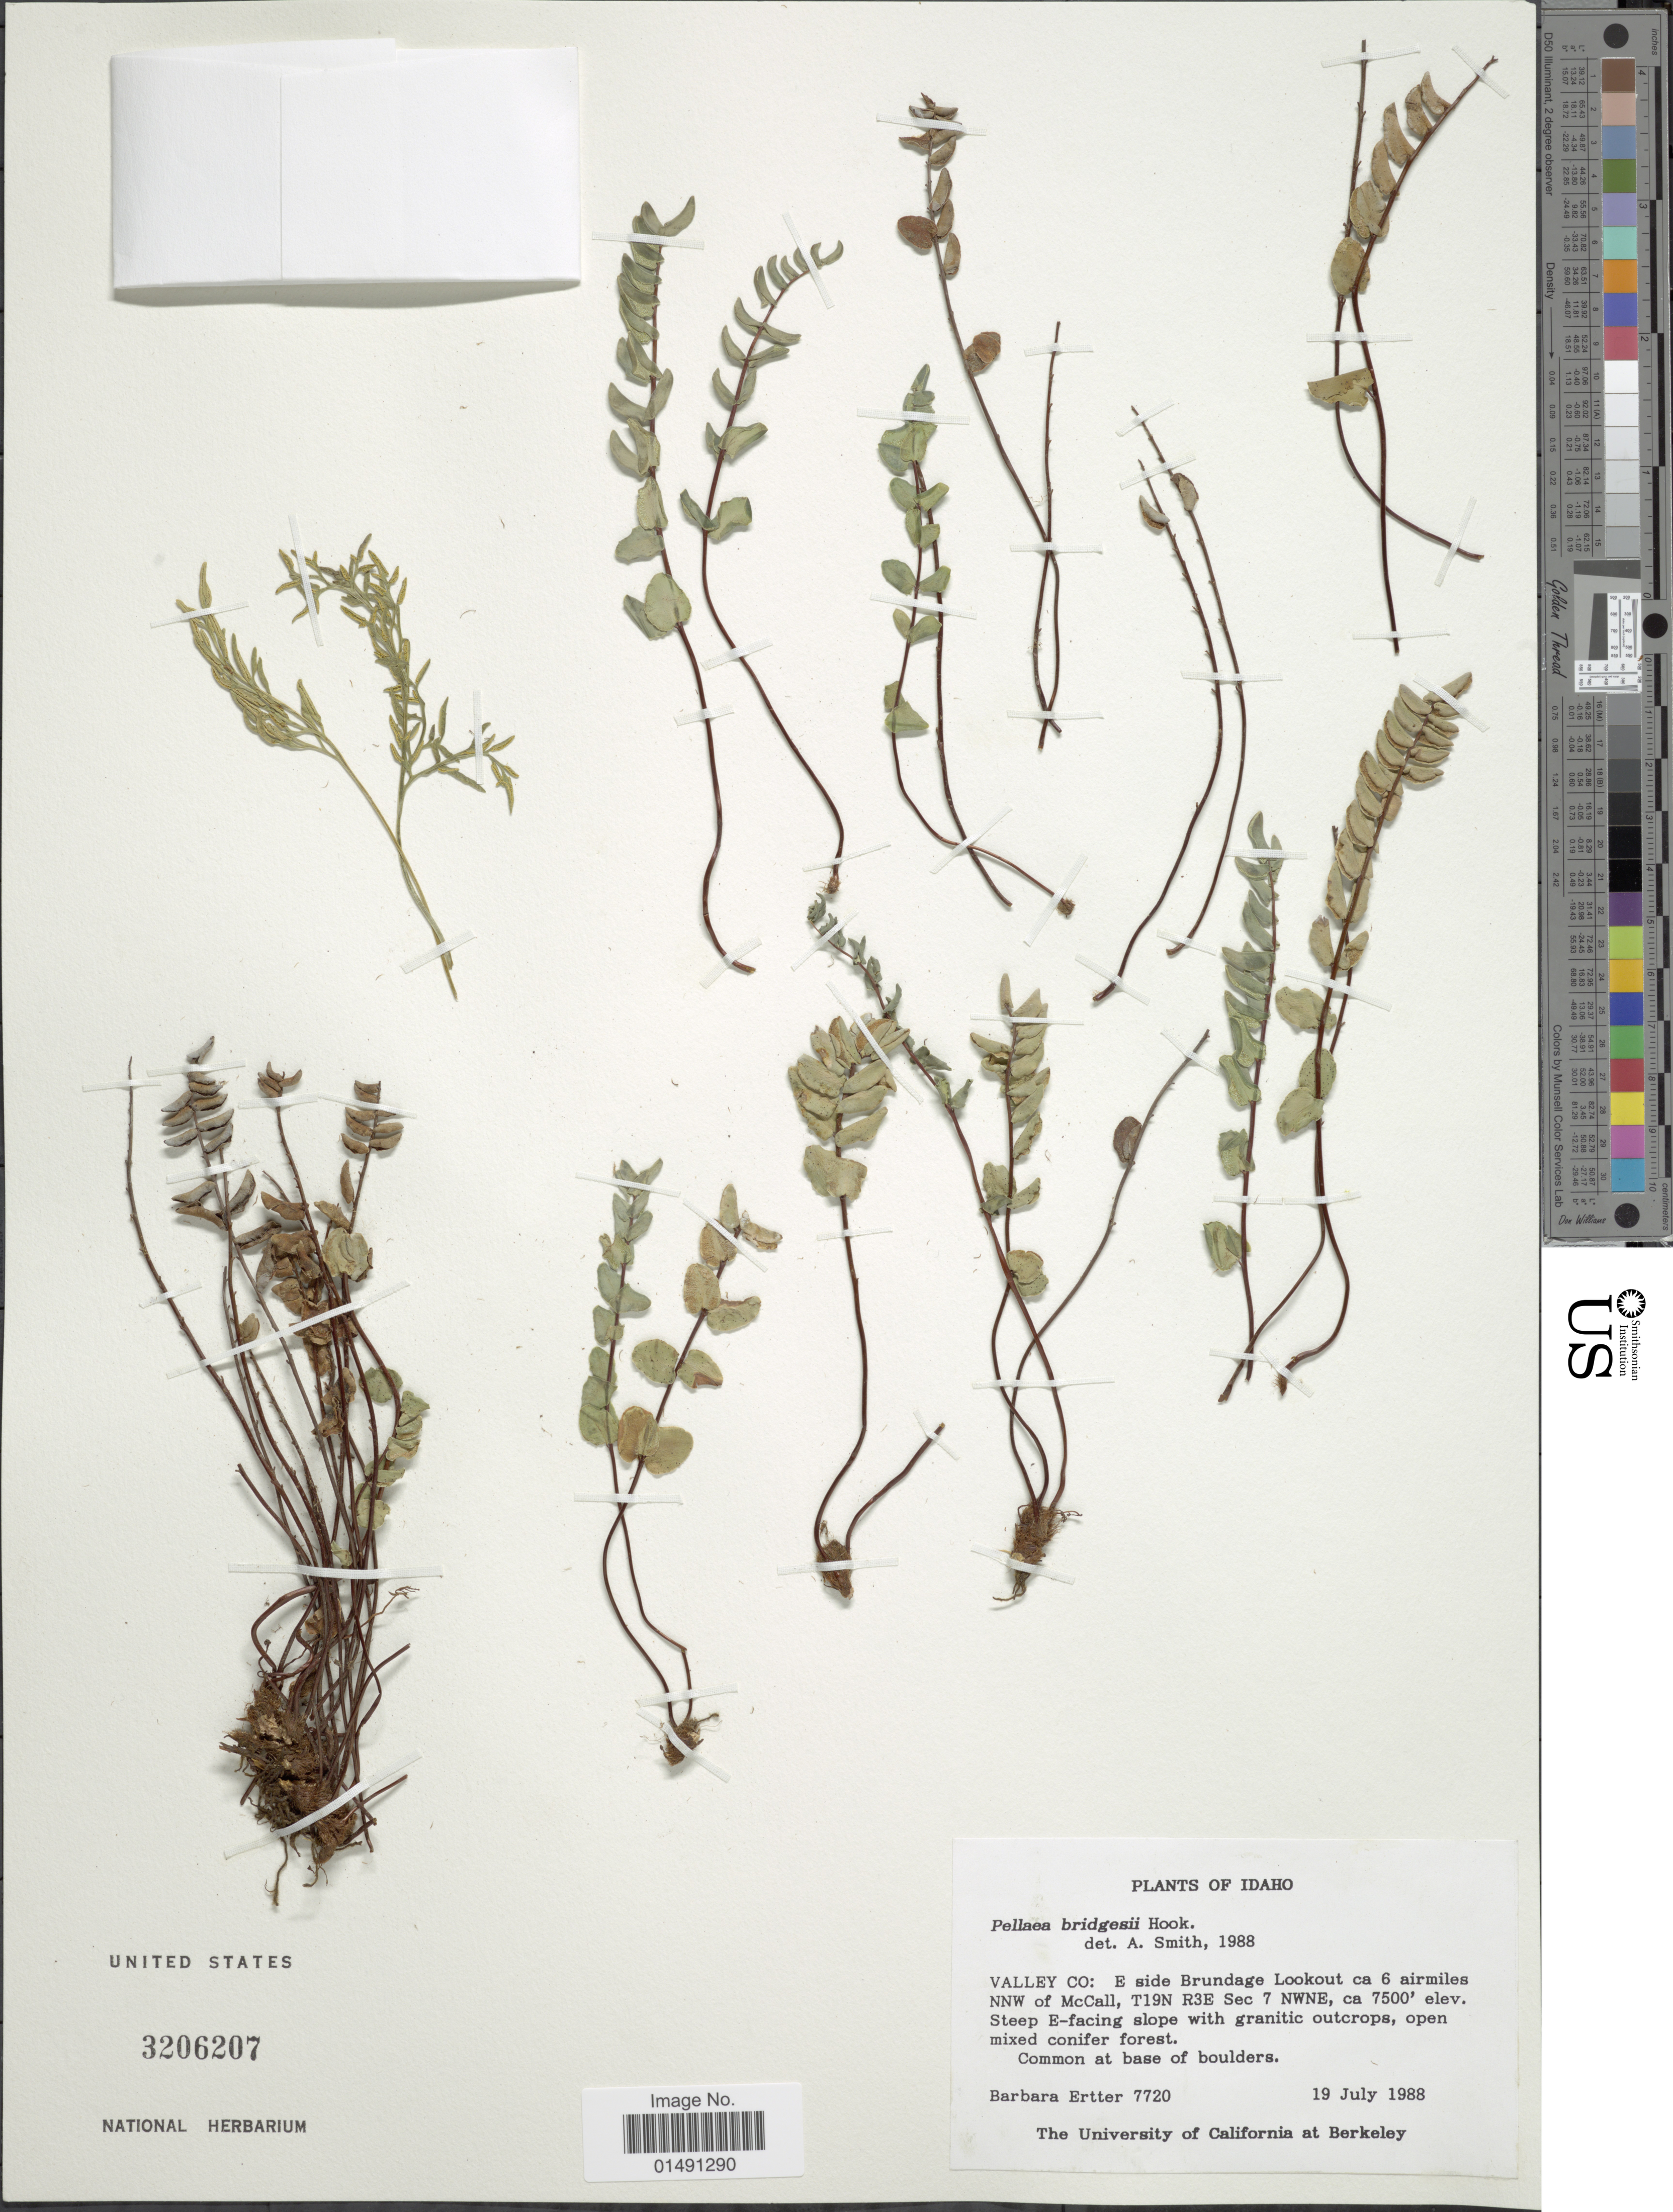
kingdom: Plantae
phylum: Tracheophyta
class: Polypodiopsida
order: Polypodiales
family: Pteridaceae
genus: Pellaea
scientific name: Pellaea bridgesii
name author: Hook.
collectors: B. Ertter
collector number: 7720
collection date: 1988-07-19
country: United States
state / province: Idaho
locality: Valley Co: E side Brundage Lookout ca 6 airmiles NNW of MCcall, T19N R3E Sec 7NWNE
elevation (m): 2286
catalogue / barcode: US 3206207